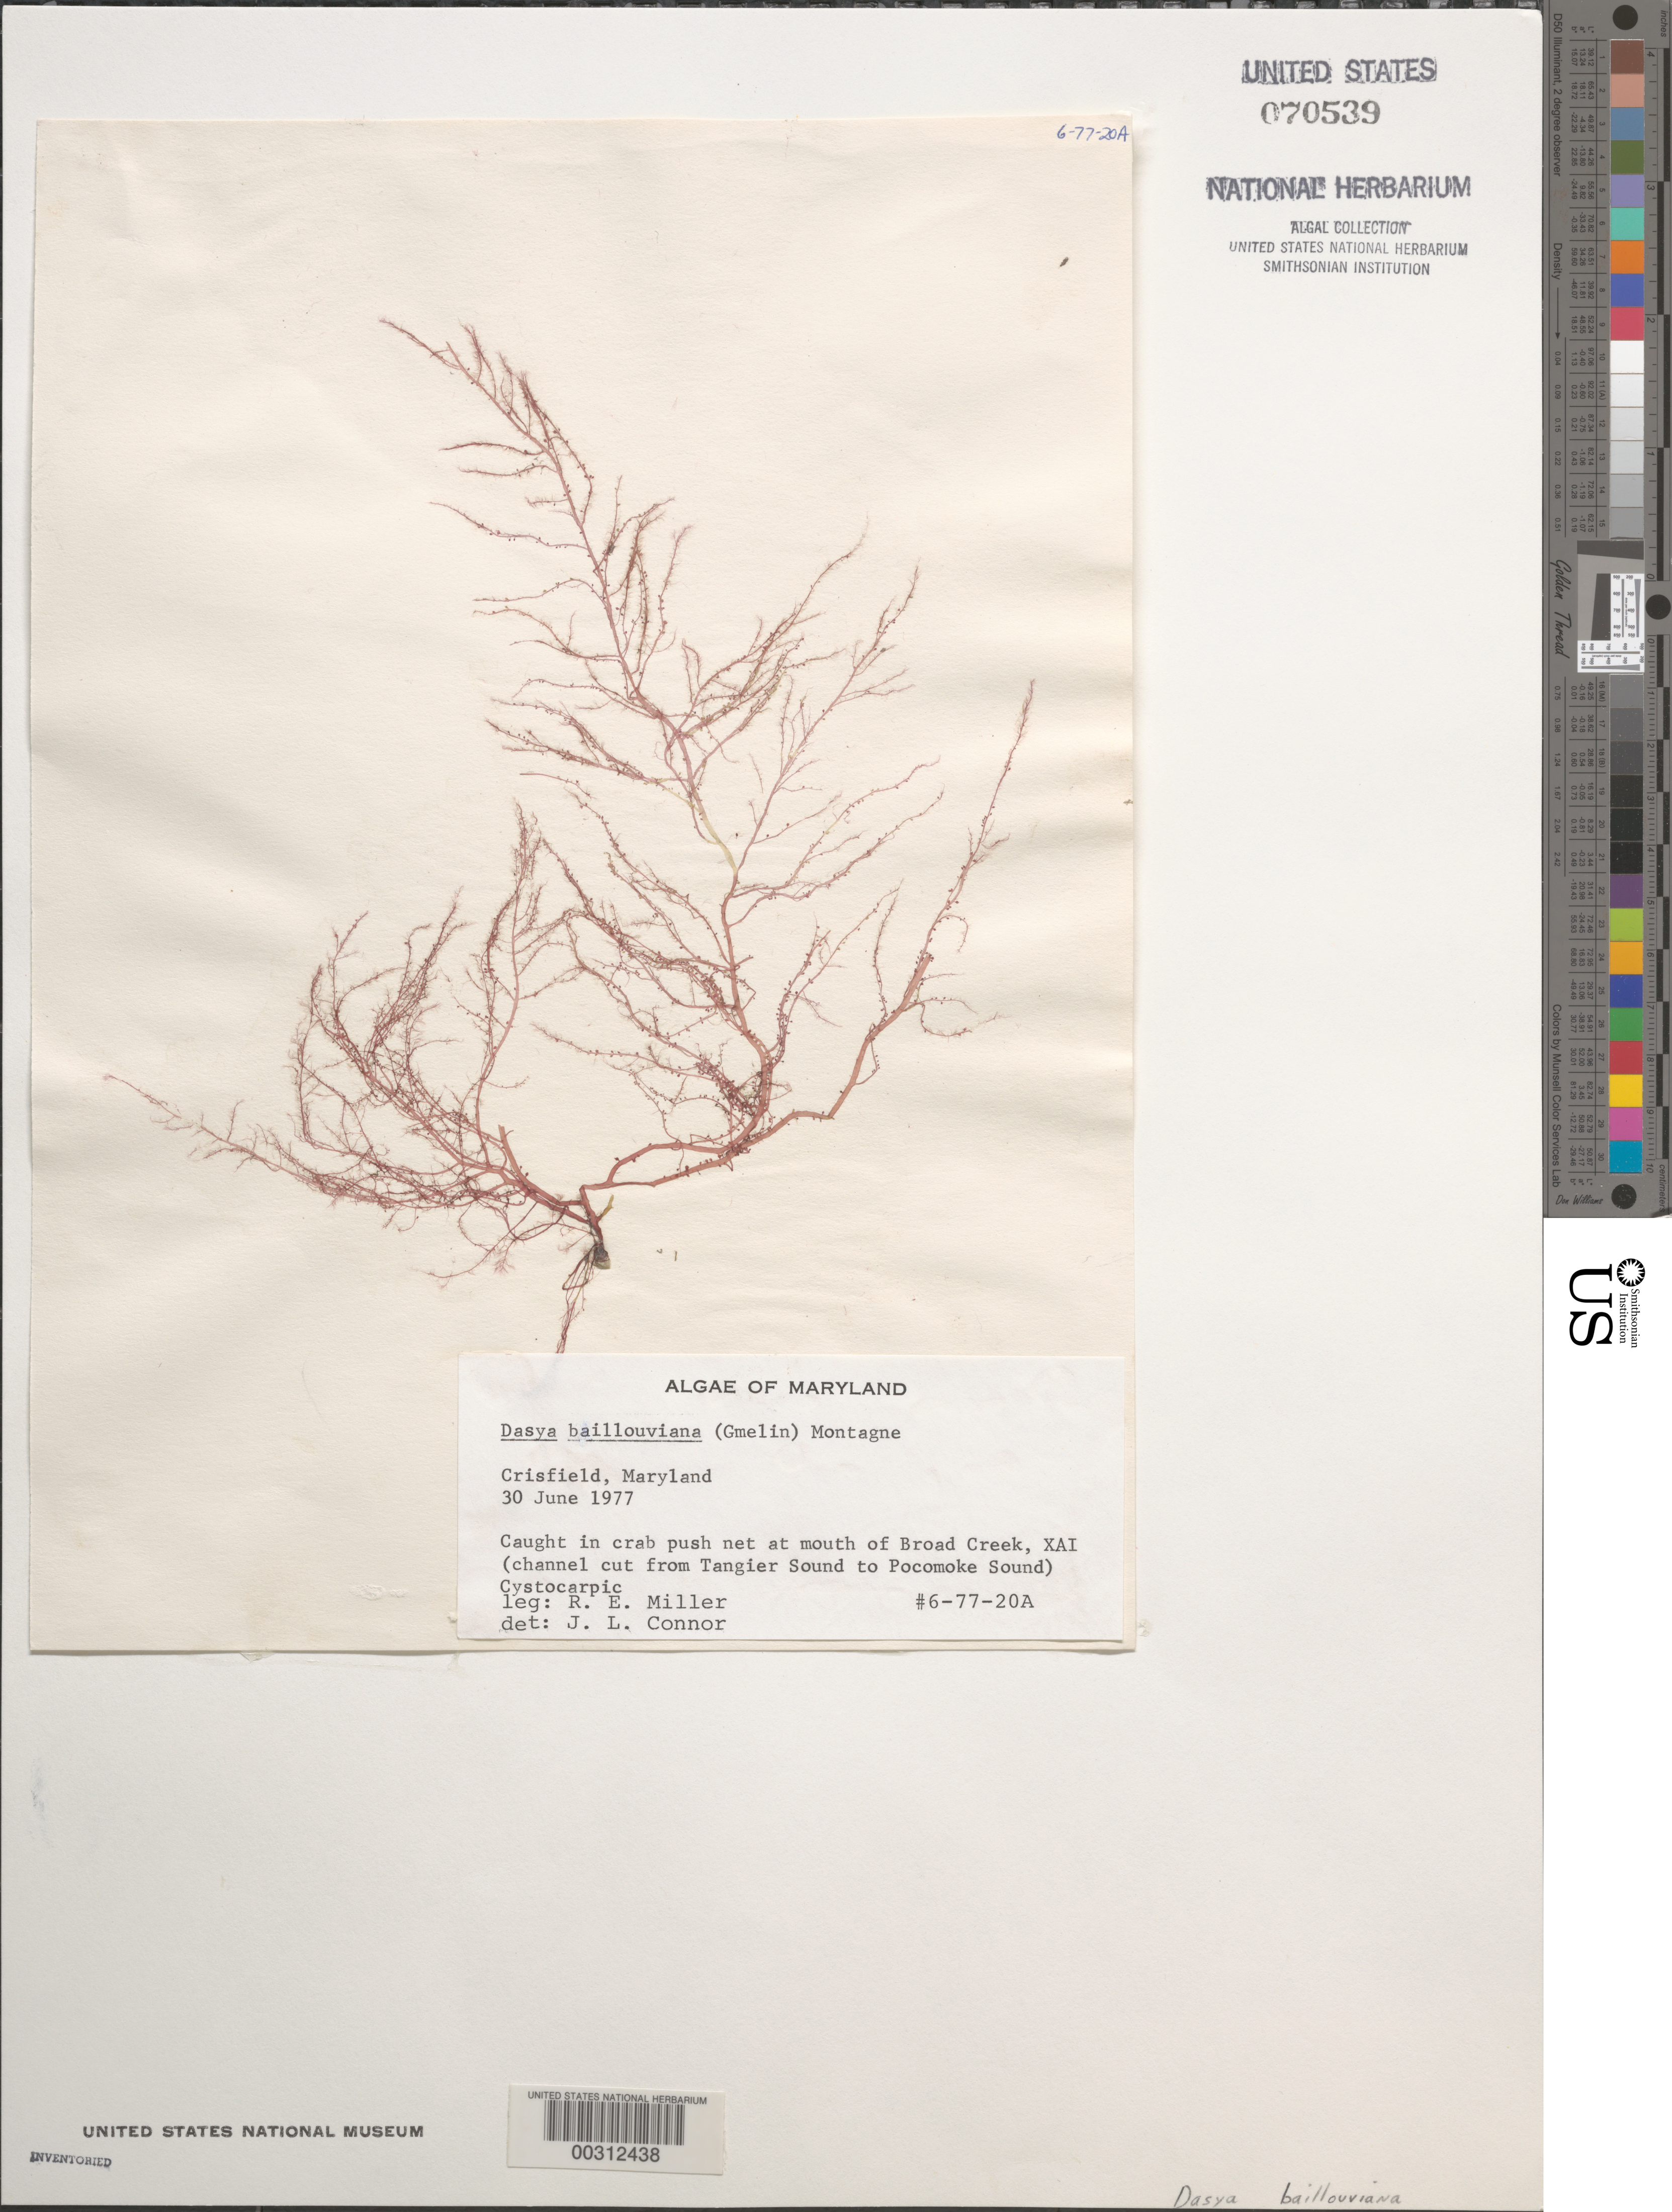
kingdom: Plantae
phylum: Rhodophyta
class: Florideophyceae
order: Ceramiales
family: Dasyaceae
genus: Dasya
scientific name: Dasya pedicellata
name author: (C. Agardh) C. Agardh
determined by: Algae name updating Project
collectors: R. E. Miller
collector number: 6-77-20a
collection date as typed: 30 Jun 1977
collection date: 1977-06-30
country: United States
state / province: Maryland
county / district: Somerset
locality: Broad Creek mouth, Crisfield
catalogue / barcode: US 70539